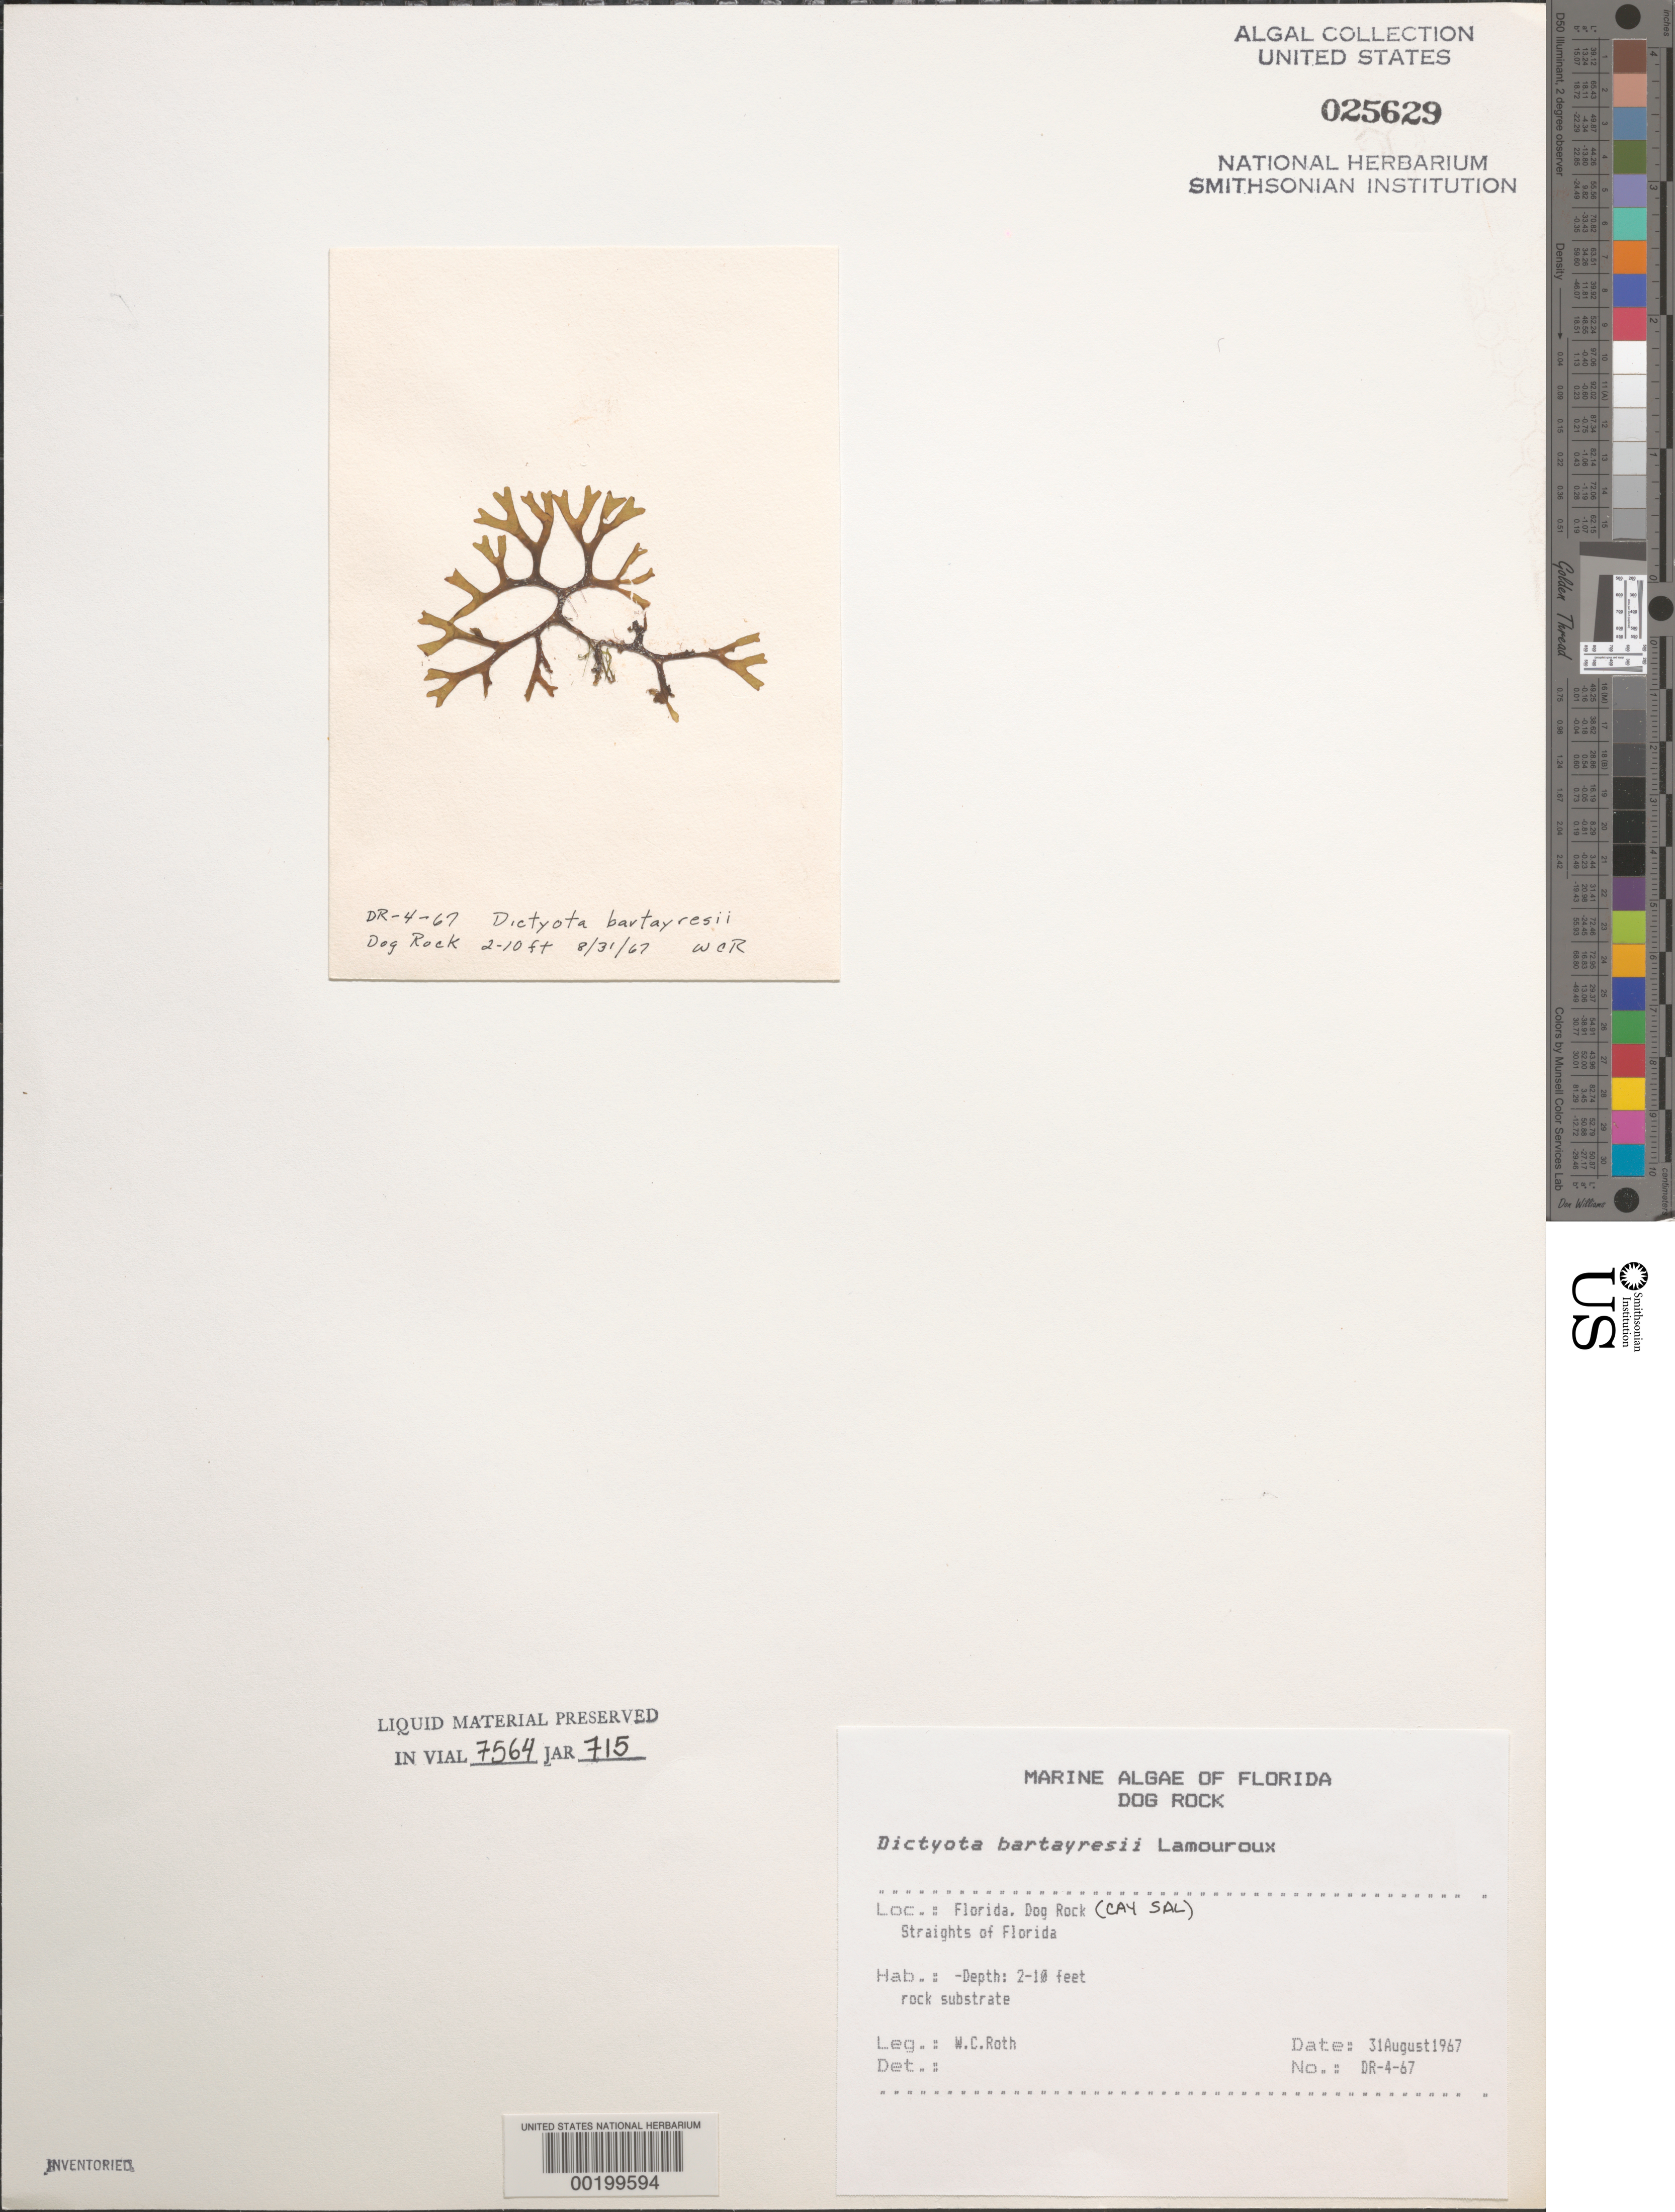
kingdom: Chromista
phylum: Ochrophyta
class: Phaeophyceae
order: Dictyotales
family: Dictyotaceae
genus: Dictyota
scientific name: Dictyota bartayresiana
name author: J.V.Lamouroux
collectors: W. C. Roth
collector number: Dr-4-67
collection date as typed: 31 Aug 1967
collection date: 1967-08-31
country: United States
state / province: Florida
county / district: Monroe County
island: Cay Sal (Dog Rock)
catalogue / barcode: US 25629